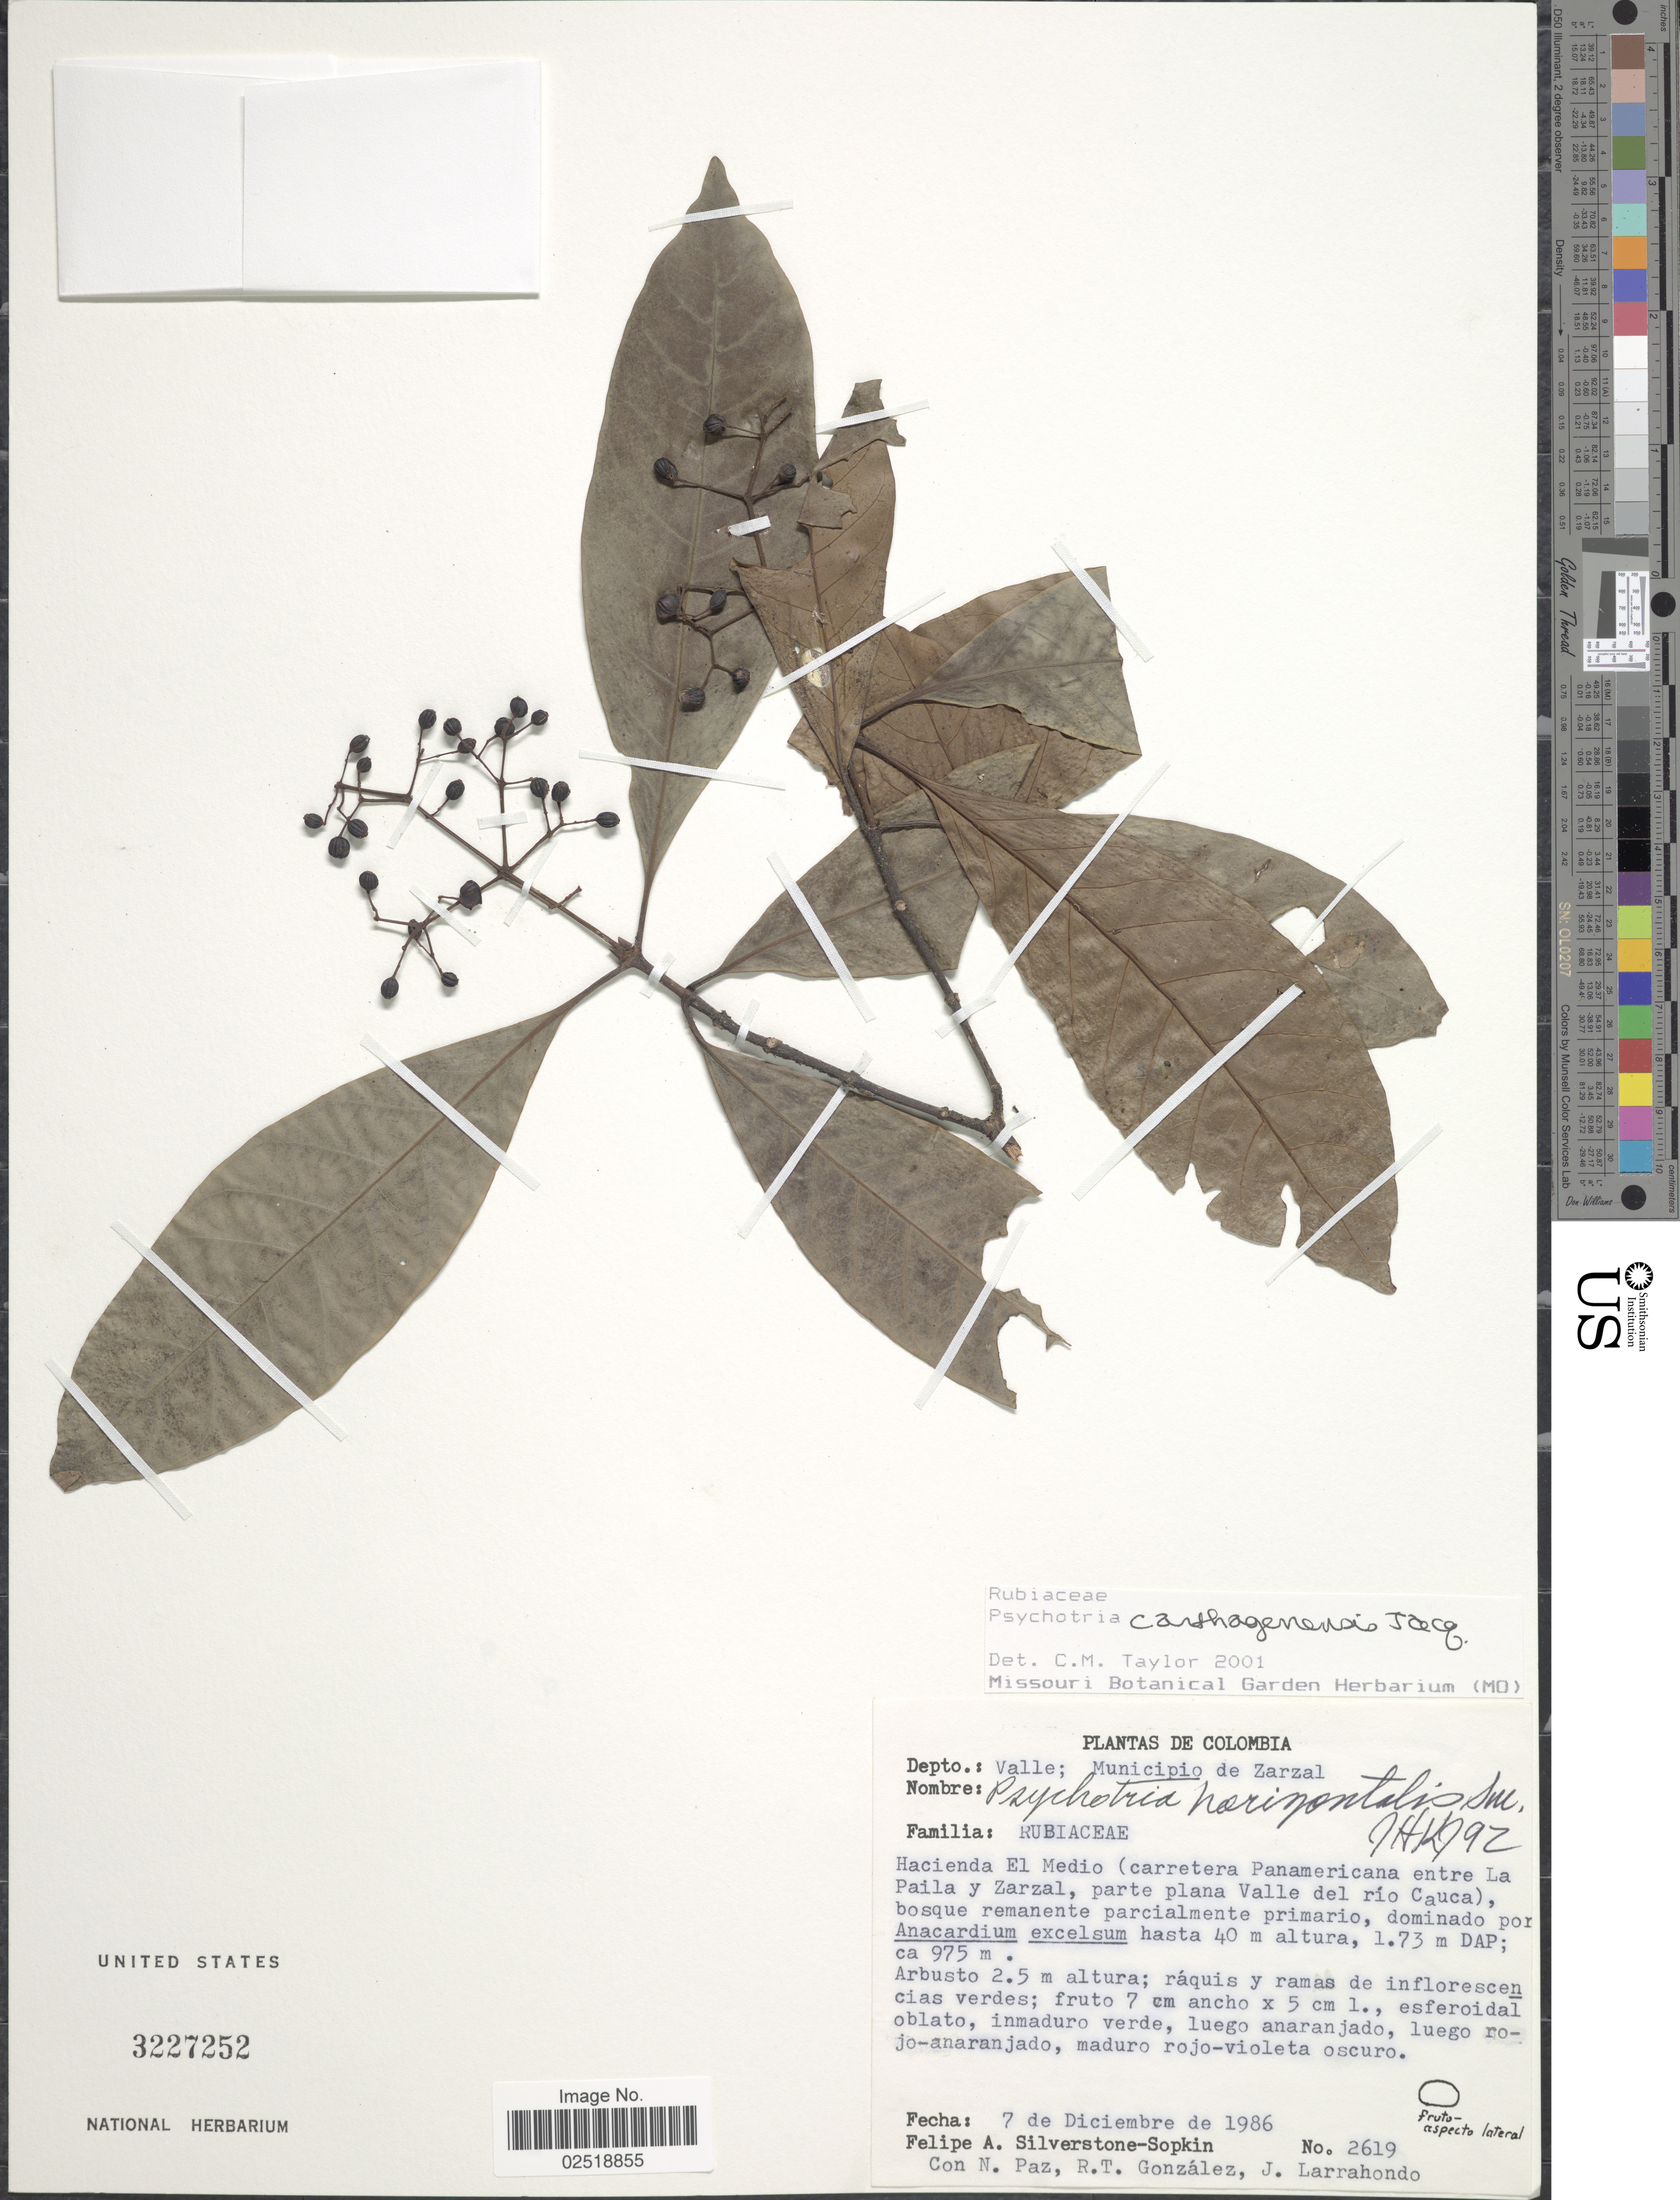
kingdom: Plantae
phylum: Tracheophyta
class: Magnoliopsida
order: Gentianales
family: Rubiaceae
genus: Psychotria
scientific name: Psychotria carthagenensis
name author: Jacq.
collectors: P. A. Silverstone-Sopkin, N. Paz, R. Gonzalez & J. Larrahondo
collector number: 2619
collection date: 1986-12-07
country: Colombia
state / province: Valle del Cauca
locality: Depto. Valle; Municipio de Zarzal, Hacienda El Medio (carretera Panamerican entre La Paila y Zarzal, parte plana Valle del río Cauca), bosque remanente parcialmente primario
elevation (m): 975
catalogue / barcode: US 3227252